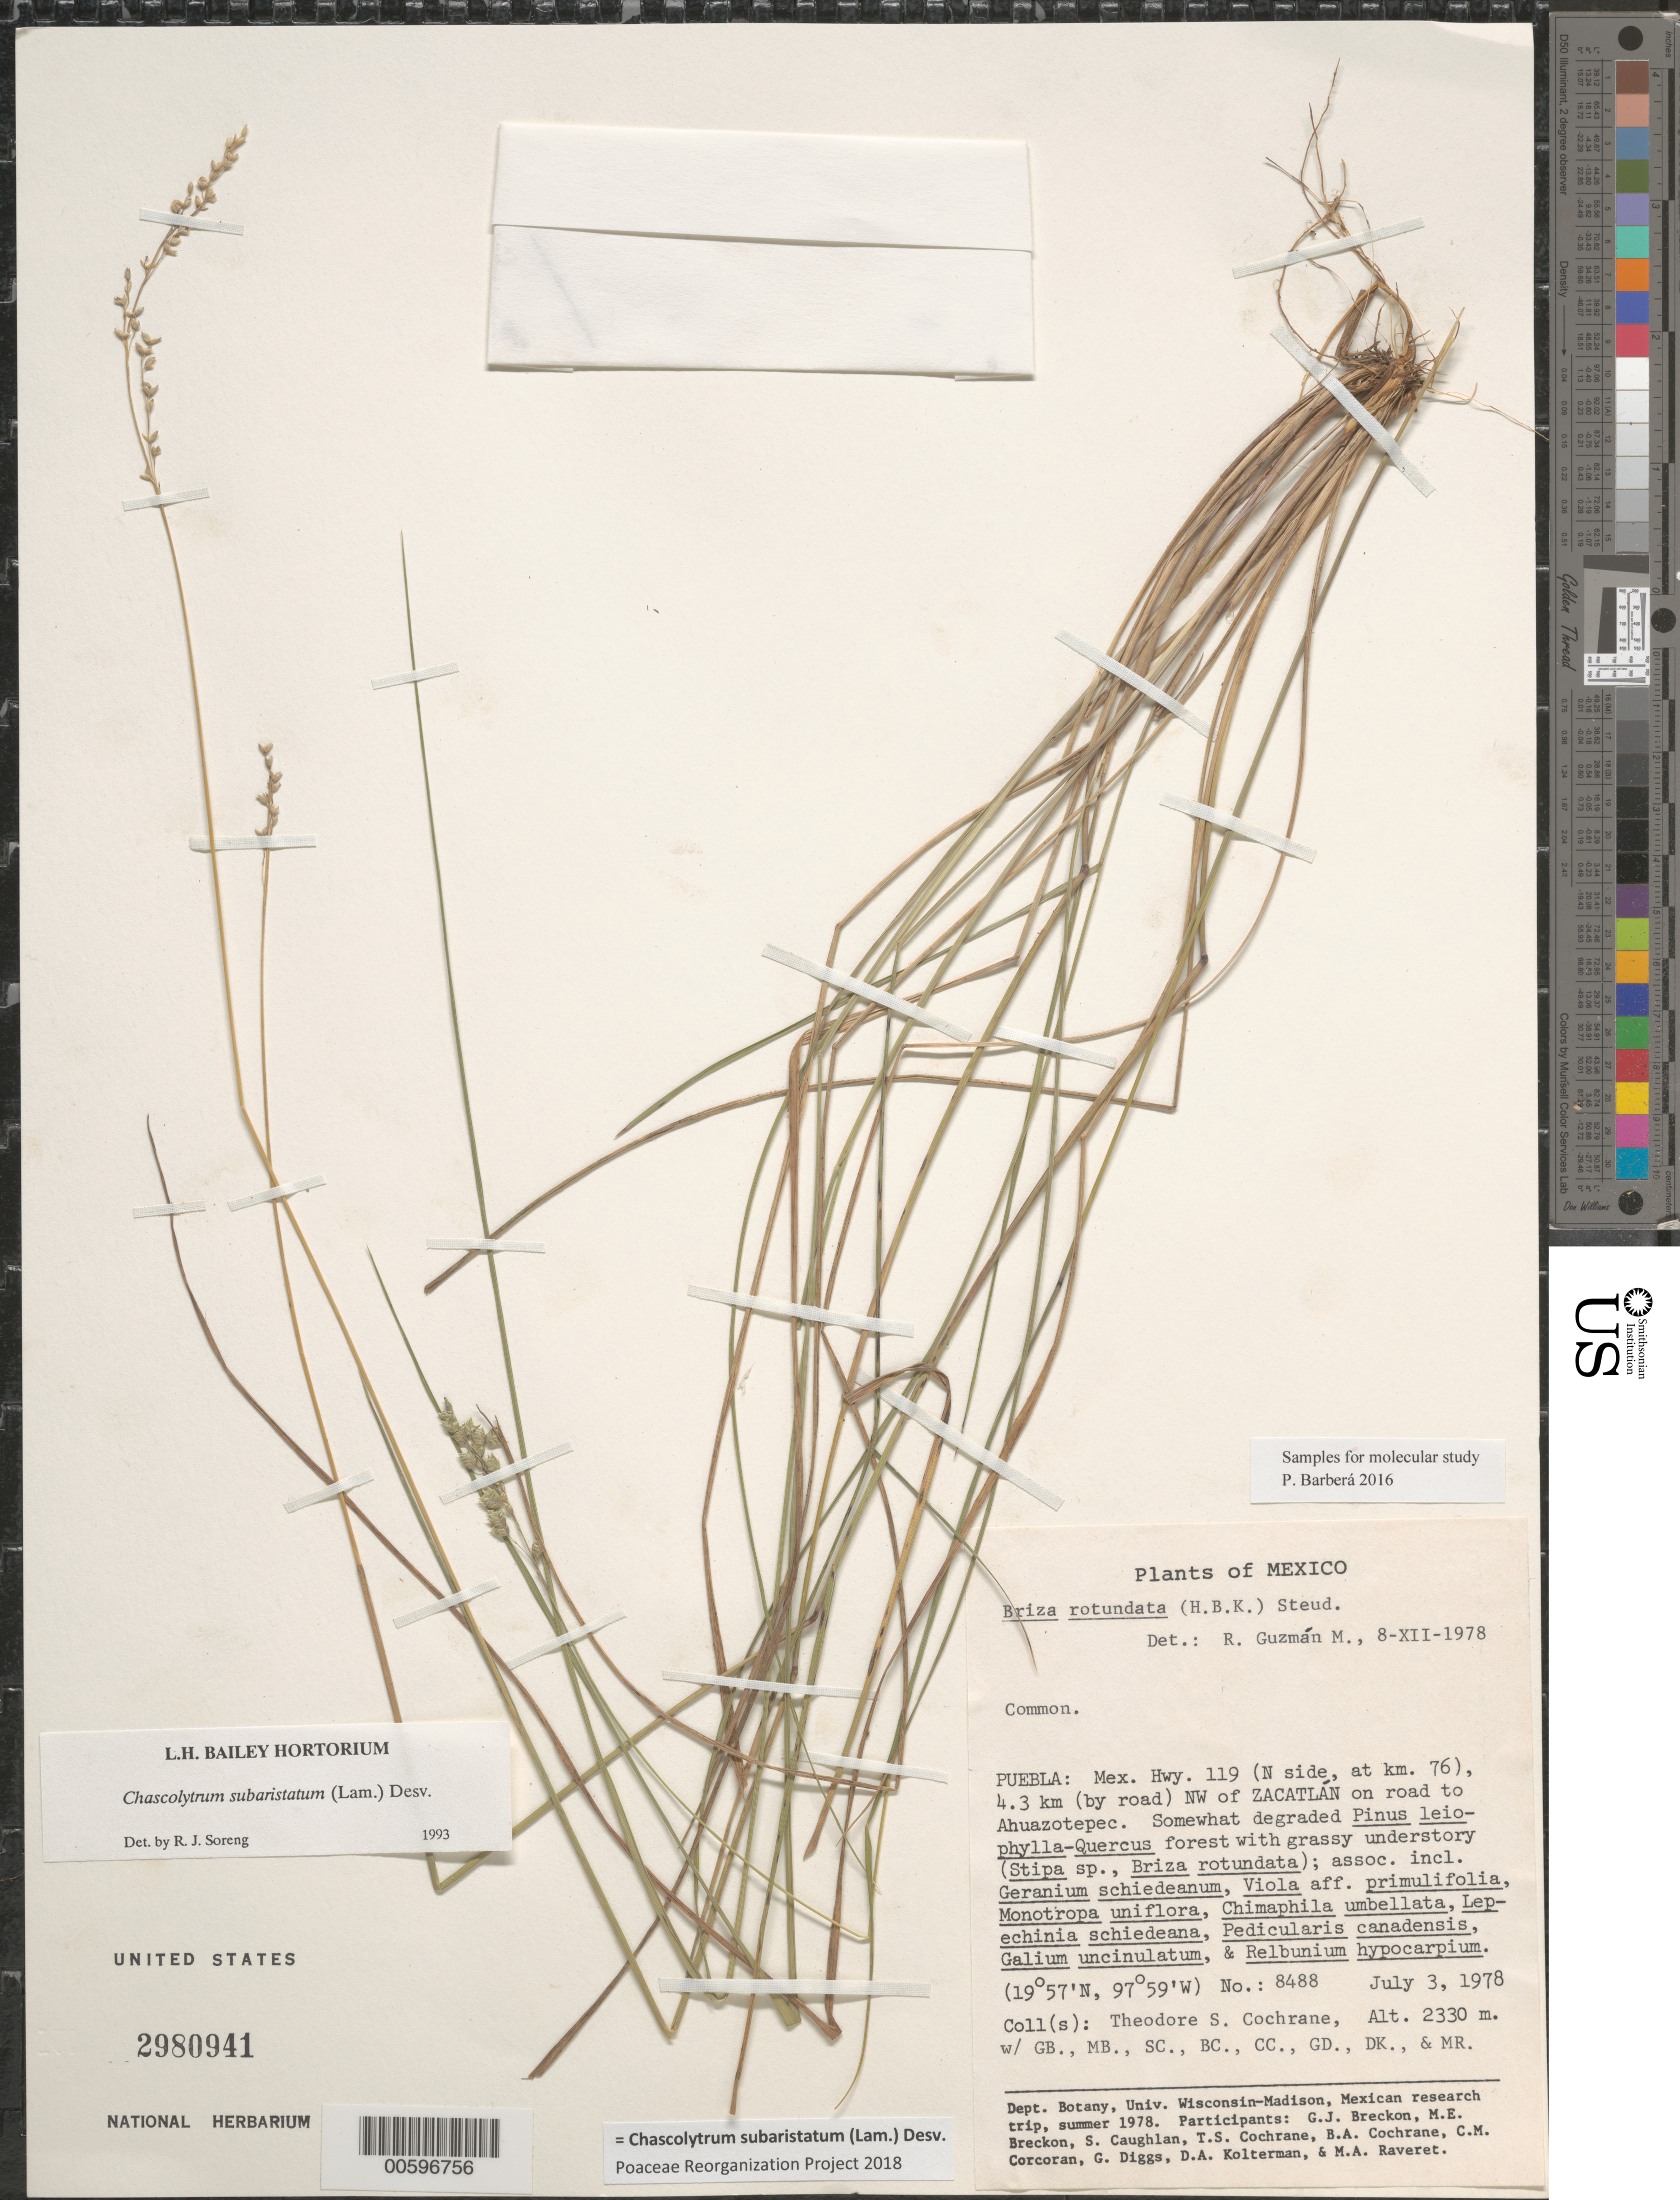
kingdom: Plantae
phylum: Tracheophyta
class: Liliopsida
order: Poales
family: Poaceae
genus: Chascolytrum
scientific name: Chascolytrum subaristatum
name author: (Lam.) Desv.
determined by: Soreng, Robert J., Research Associate (BOT), Smithsonian Institution - National Museum of Natural History (UNITED STATES)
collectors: T. Cochrane, G. J. Breckon, MB., SC., BC., CC., GD., DK. & MR.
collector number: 8488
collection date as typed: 3 Jul 1978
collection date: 1978-07-03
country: Mexico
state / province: Puebla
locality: Mex Hwy 119 (N side, at km 76), 4.3 km (by road) NW of Zacatlán on road to Ahuazotepec.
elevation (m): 2330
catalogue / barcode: US 2980941